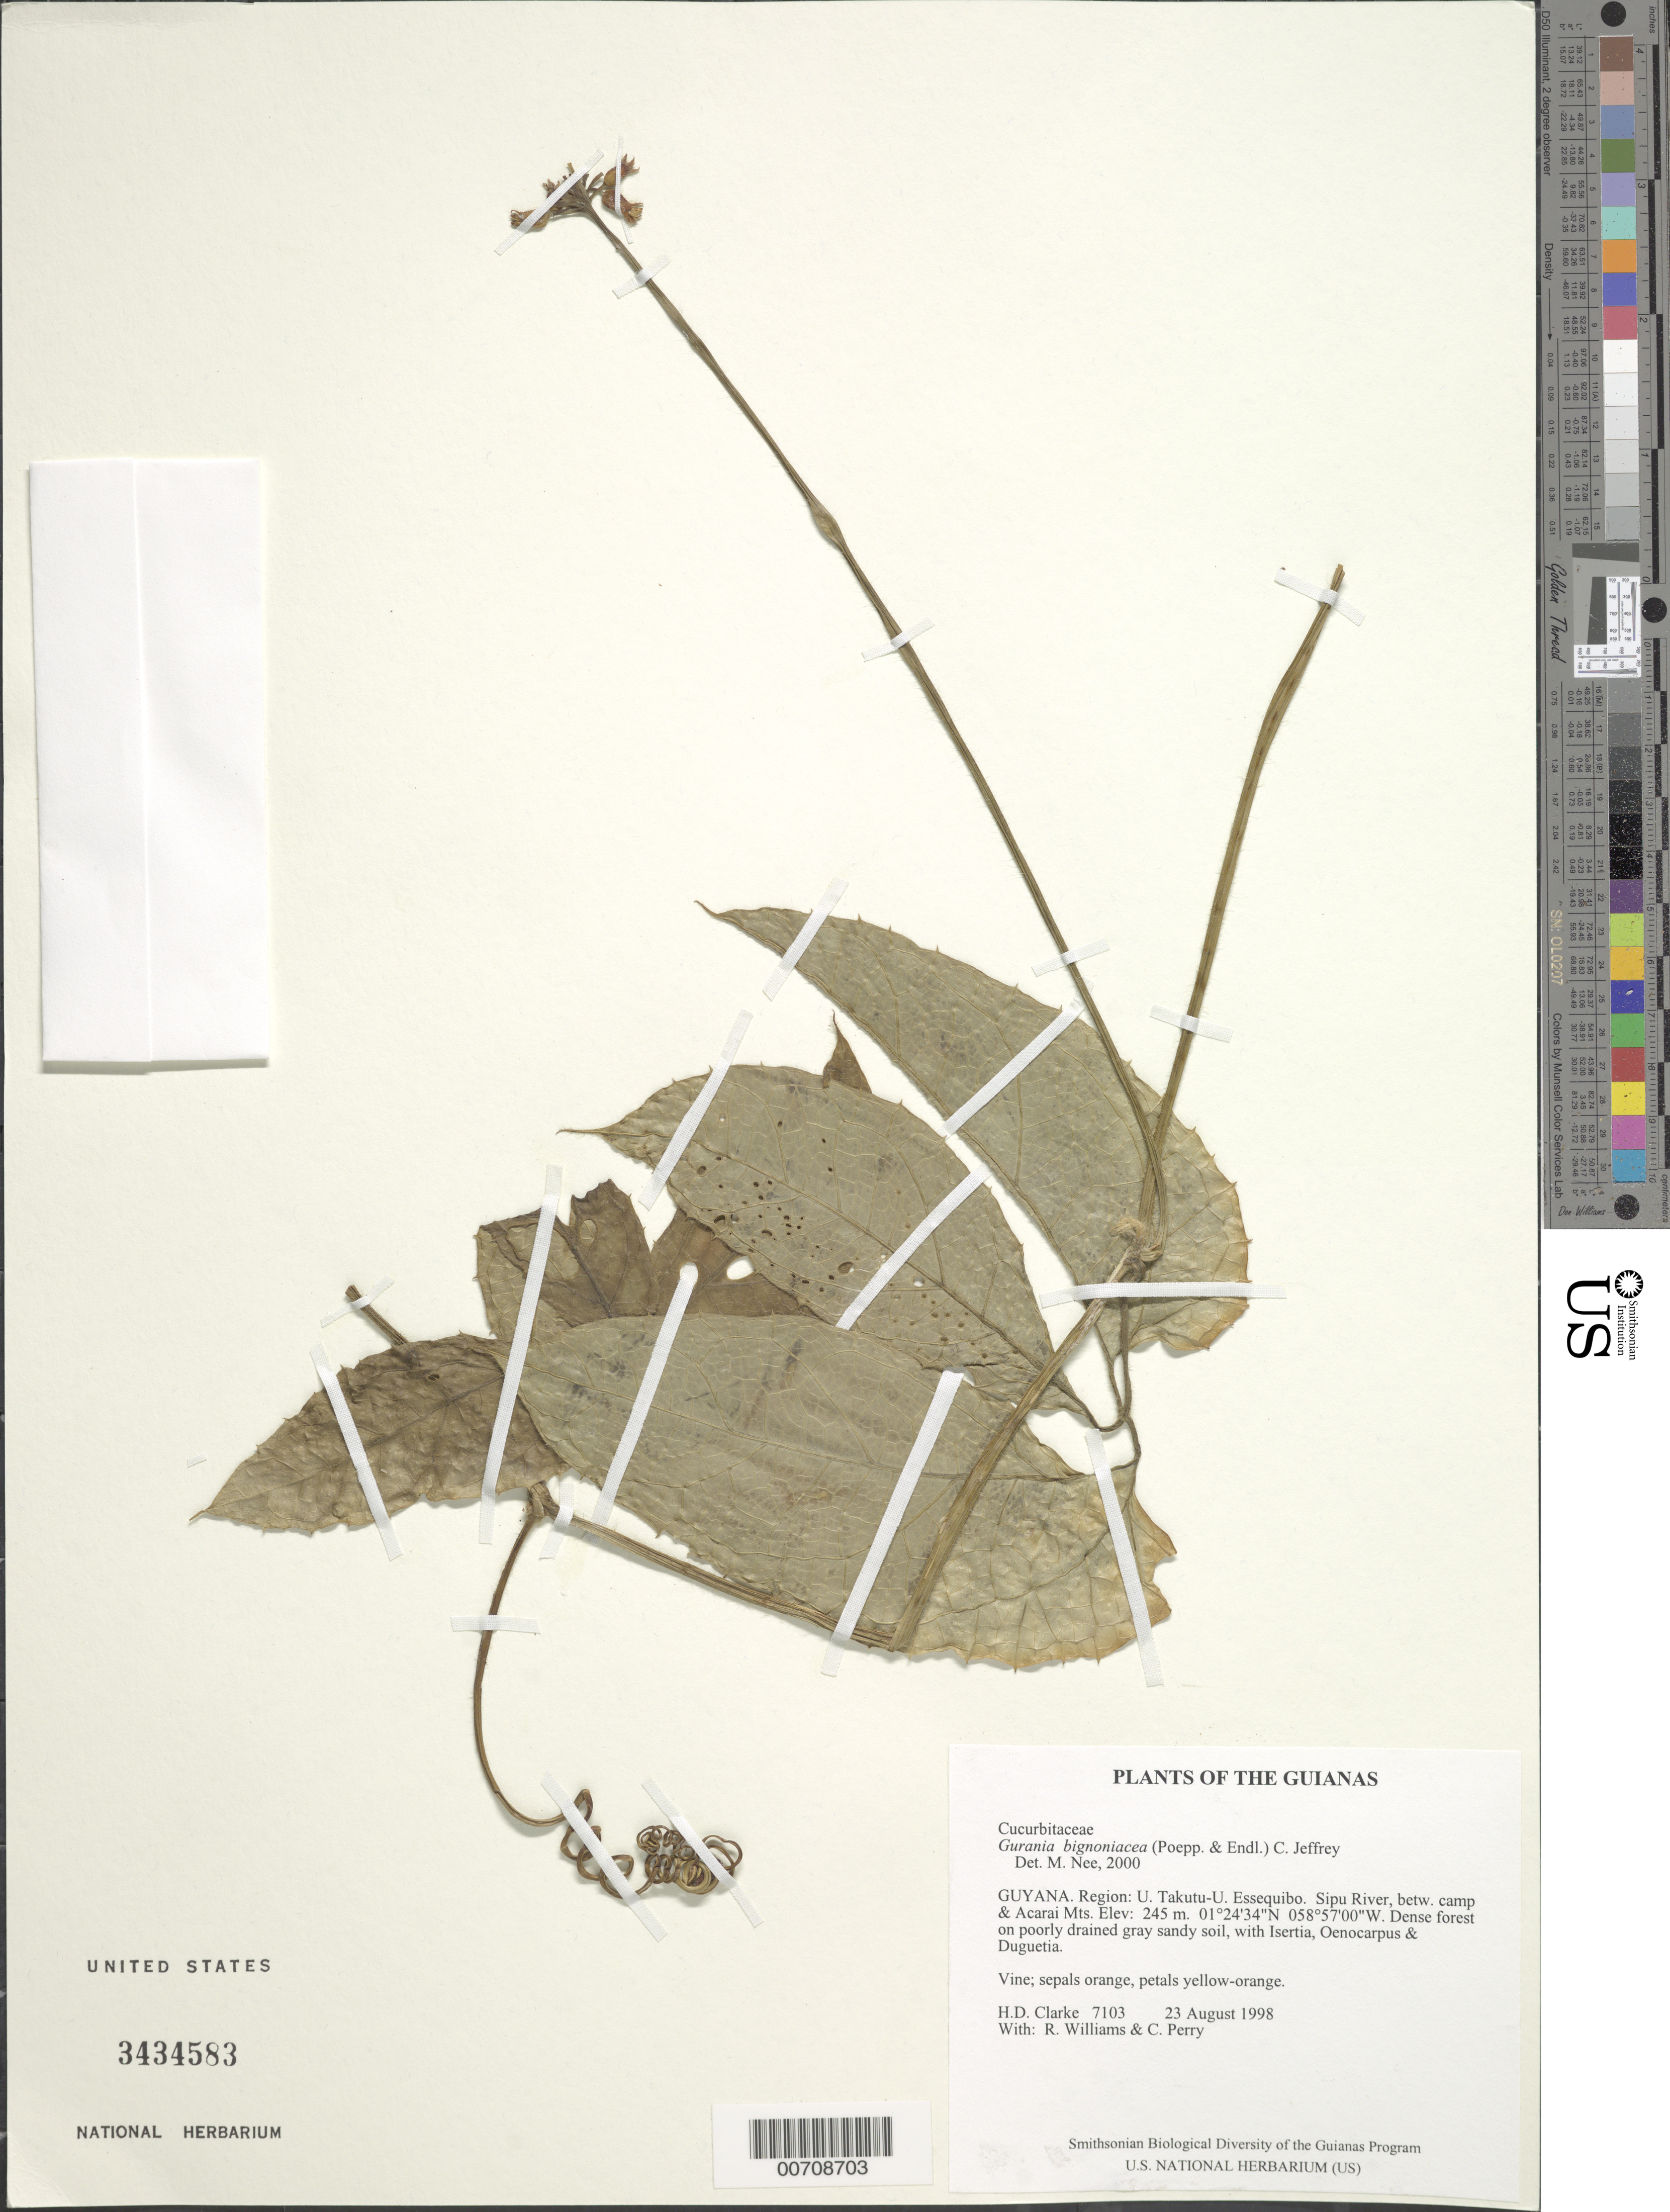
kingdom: Plantae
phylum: Tracheophyta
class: Magnoliopsida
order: Cucurbitales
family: Cucurbitaceae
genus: Gurania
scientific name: Gurania bignoniacea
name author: (Poepp. & Endl.) C. Jeffrey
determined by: Nee, Michael H.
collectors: H. D. Clarke, R. Williams & C. Perry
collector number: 7103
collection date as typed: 23 August 1998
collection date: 1998-08-23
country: Guyana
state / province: U. Takutu-U. Essequibo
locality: Sipu River, betw. camp & Acarai Mts.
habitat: Dense forest on poorly drained gray sandy soil, with Isertia, Oenocarpus & Duguetia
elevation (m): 245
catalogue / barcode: US 3434583